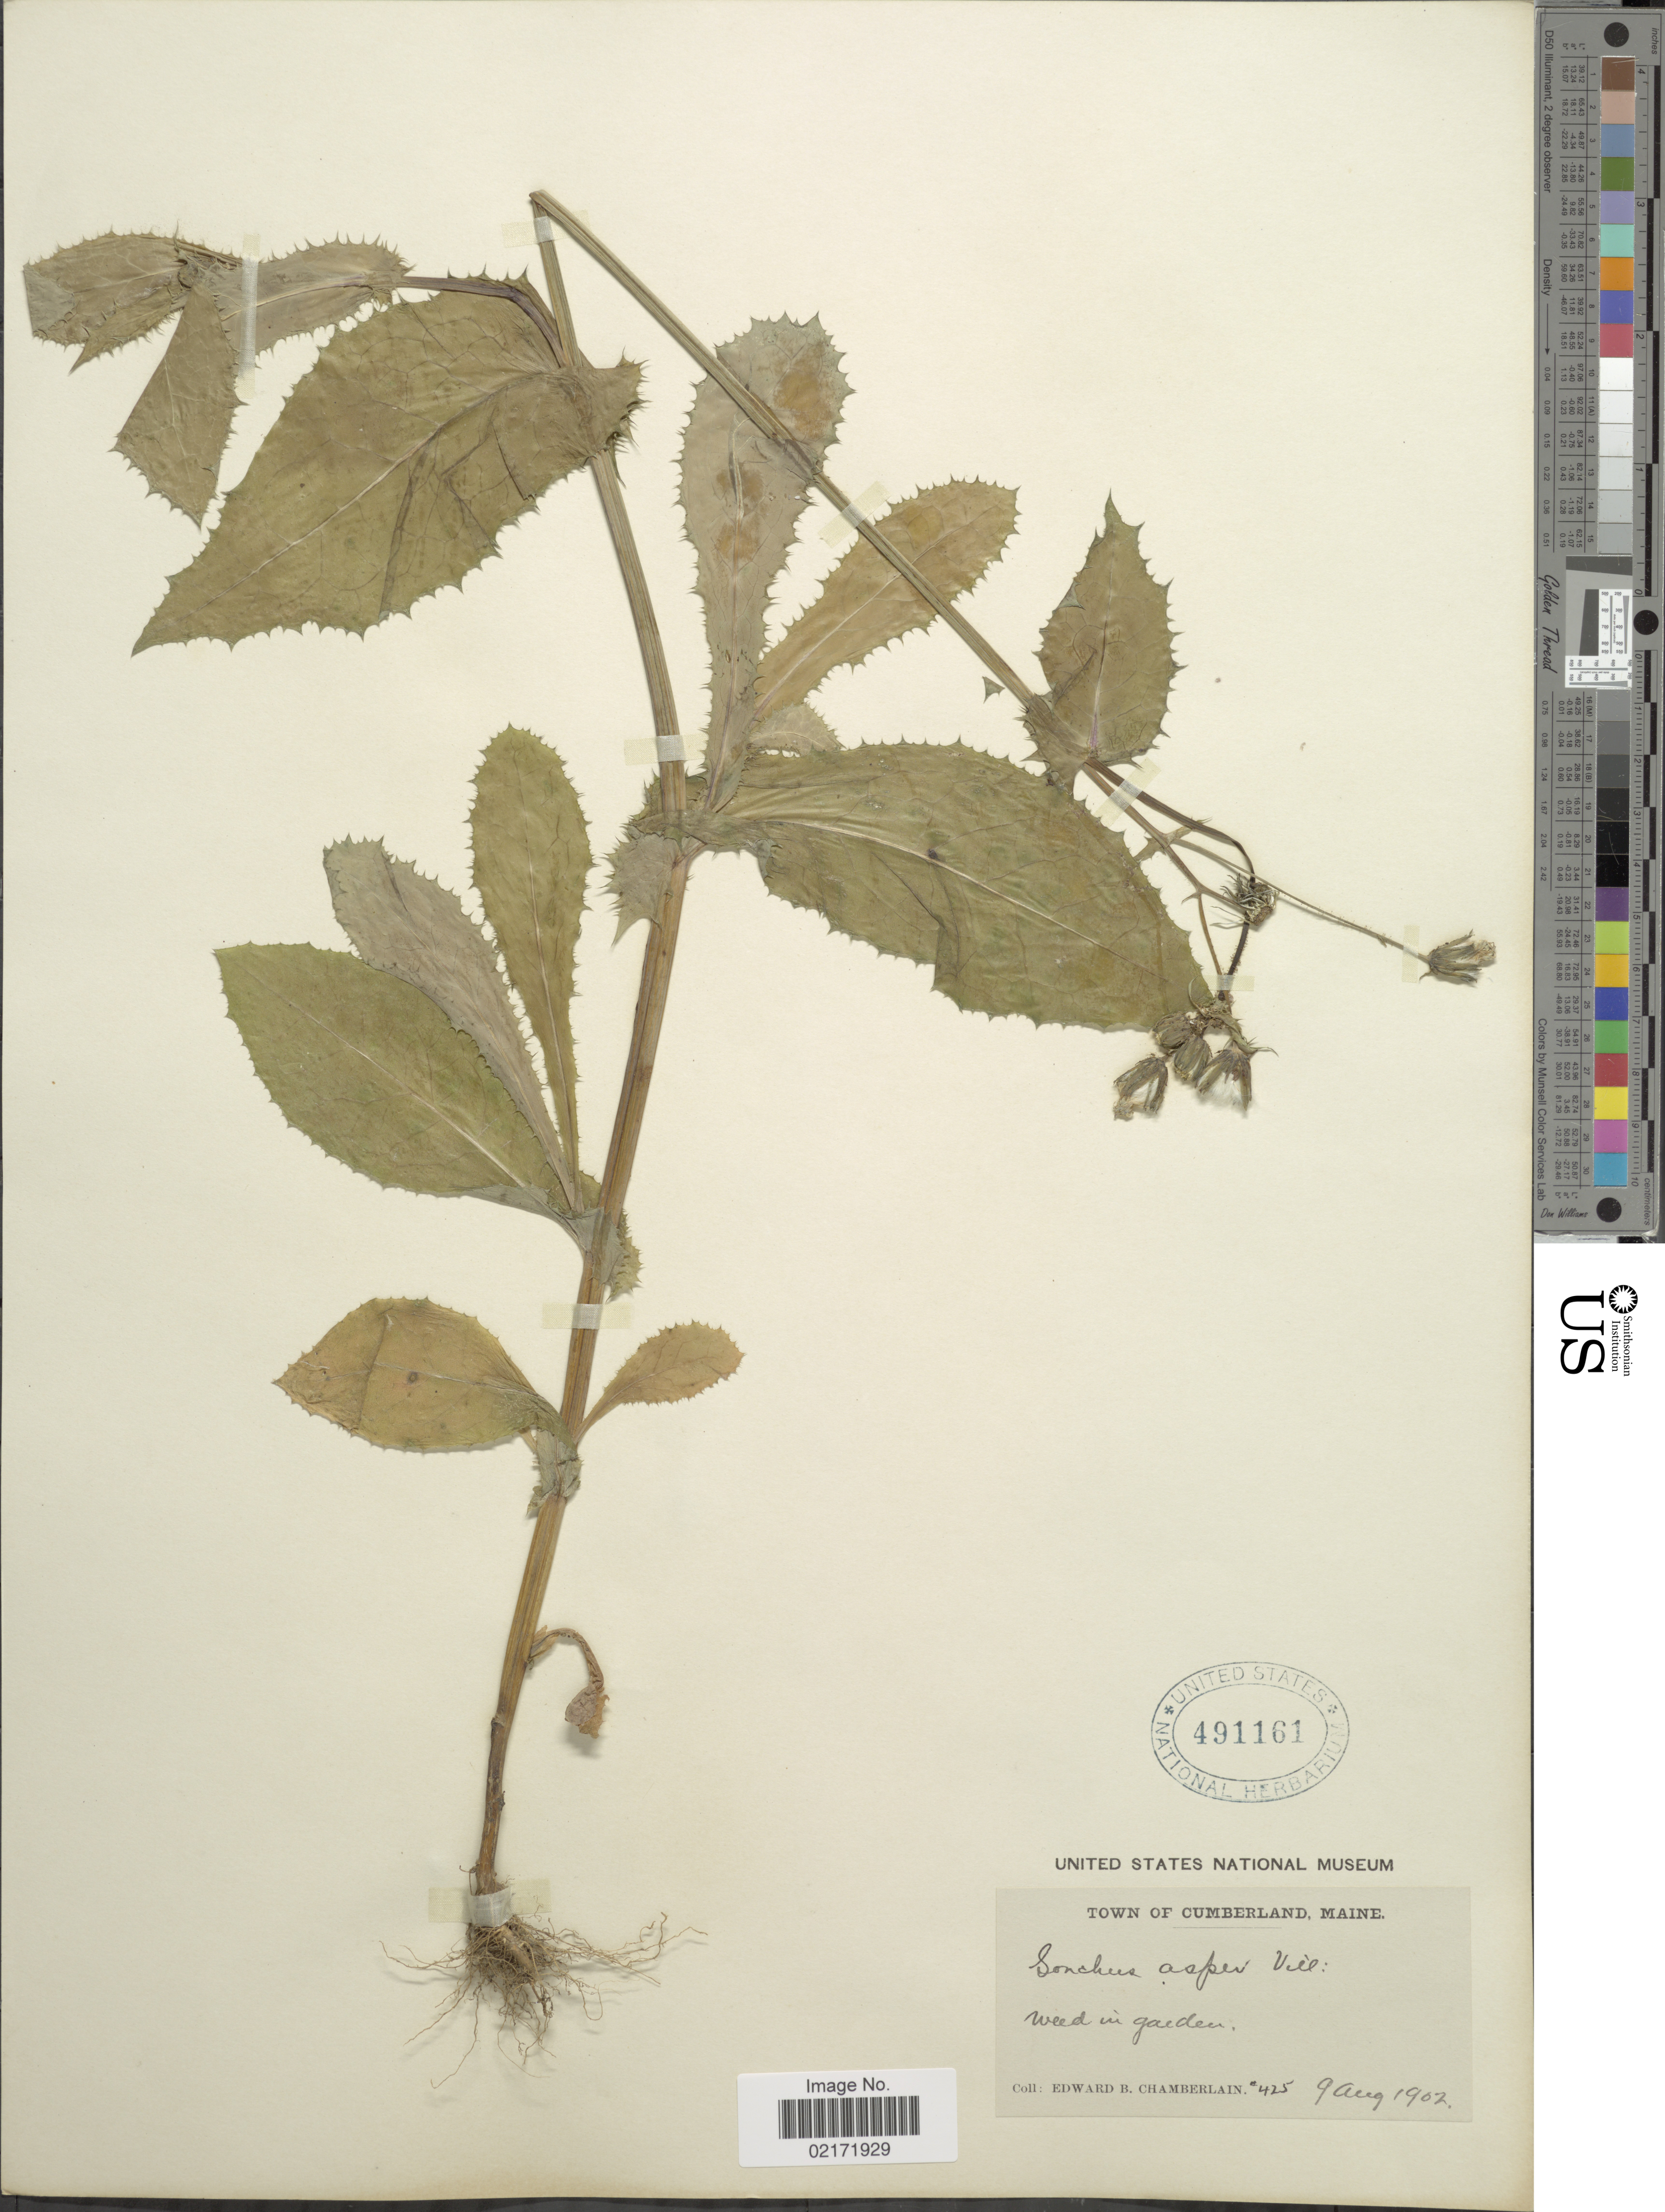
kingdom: Plantae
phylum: Tracheophyta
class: Magnoliopsida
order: Asterales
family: Asteraceae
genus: Sonchus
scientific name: Sonchus asper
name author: (L.) Hill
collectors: E. Chamberlain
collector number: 425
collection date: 1902-08-09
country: United States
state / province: Maine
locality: Town of Cumberland, weed in garden.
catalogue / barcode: US 491161